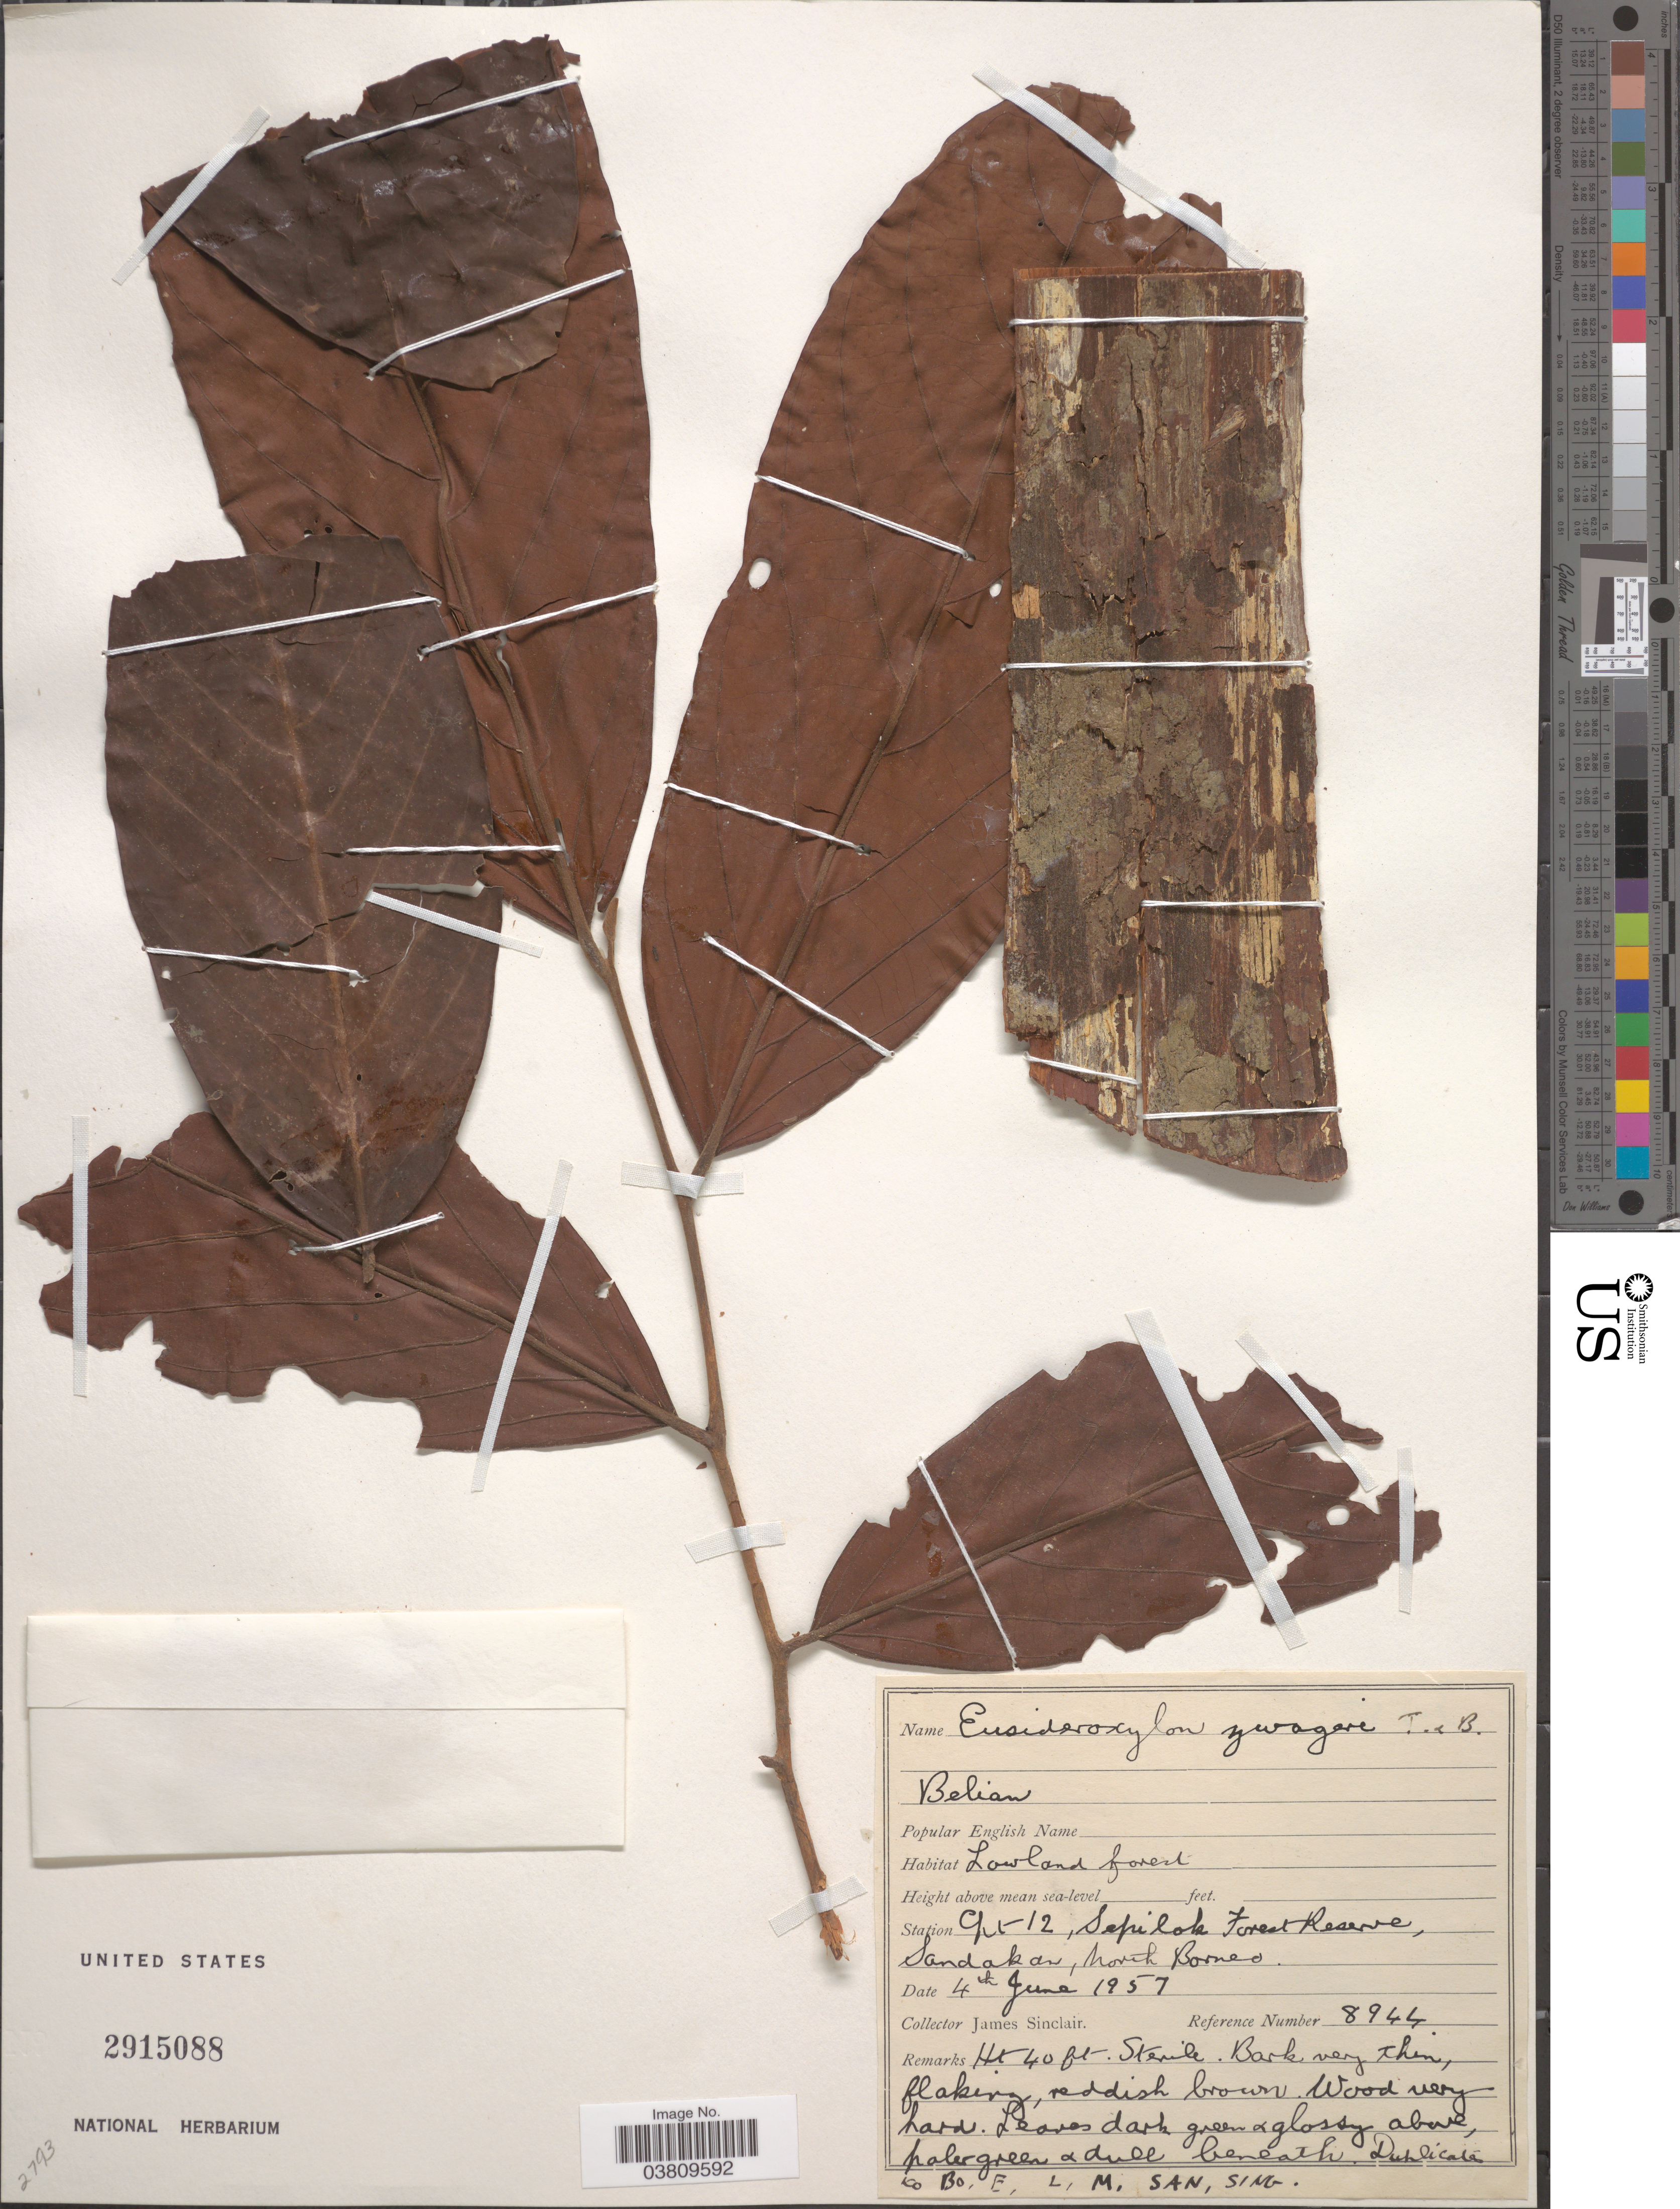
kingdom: Plantae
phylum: Tracheophyta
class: Magnoliopsida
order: Laurales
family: Lauraceae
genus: Eusideroxylon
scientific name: Eusideroxylon zwageri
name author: Teysm. & Binn.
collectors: J. Sinclair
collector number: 8944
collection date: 1957-06-04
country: Malaysia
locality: Station Cpt 12, Sepilok Forest Reserve, Sandakan, North Borneo.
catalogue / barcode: US 2915088